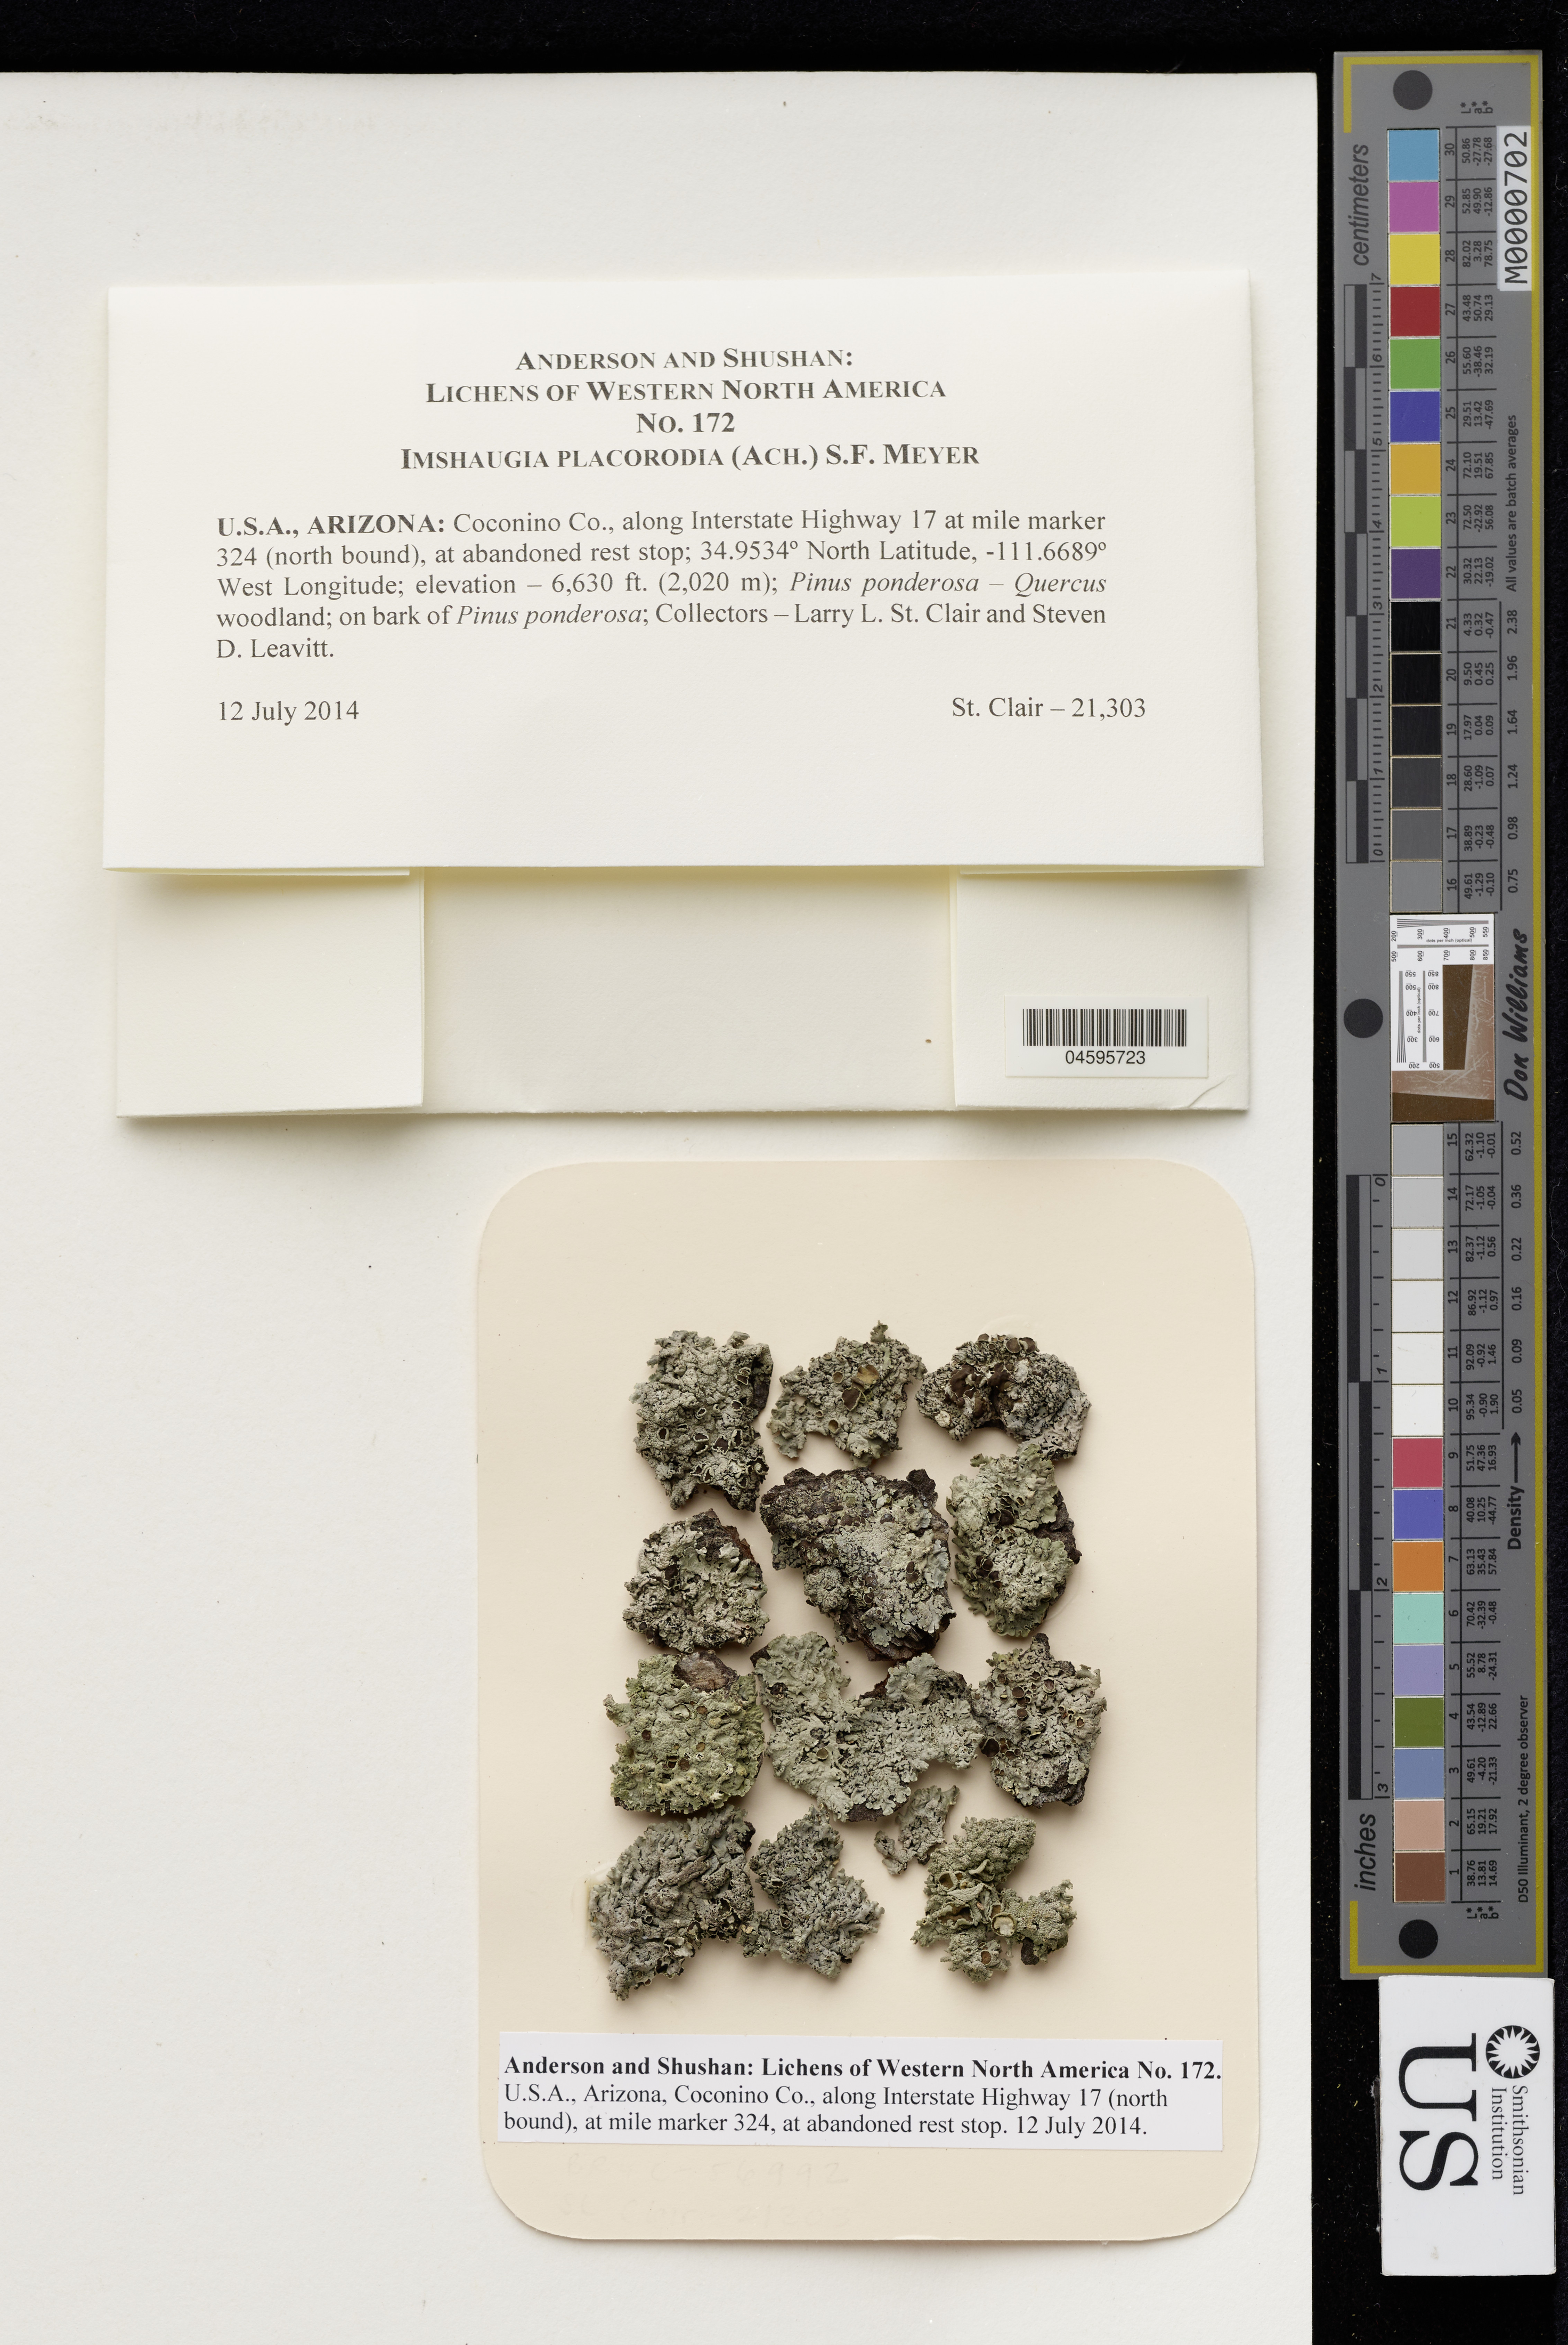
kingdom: Fungi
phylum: Ascomycota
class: Lecanoromycetes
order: Lecanorales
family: Parmeliaceae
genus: Imshaugia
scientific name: Imshaugia placorodia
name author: (Ach.) S.L.F. Mey.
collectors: L.L. St.Clair & S. Leavitt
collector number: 21303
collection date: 2014-07-12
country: United States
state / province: Arizona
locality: Western North America. Coconino Co., along Interstate Highway 17 at mile marker 324 (north bound), West Longitude.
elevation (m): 2020